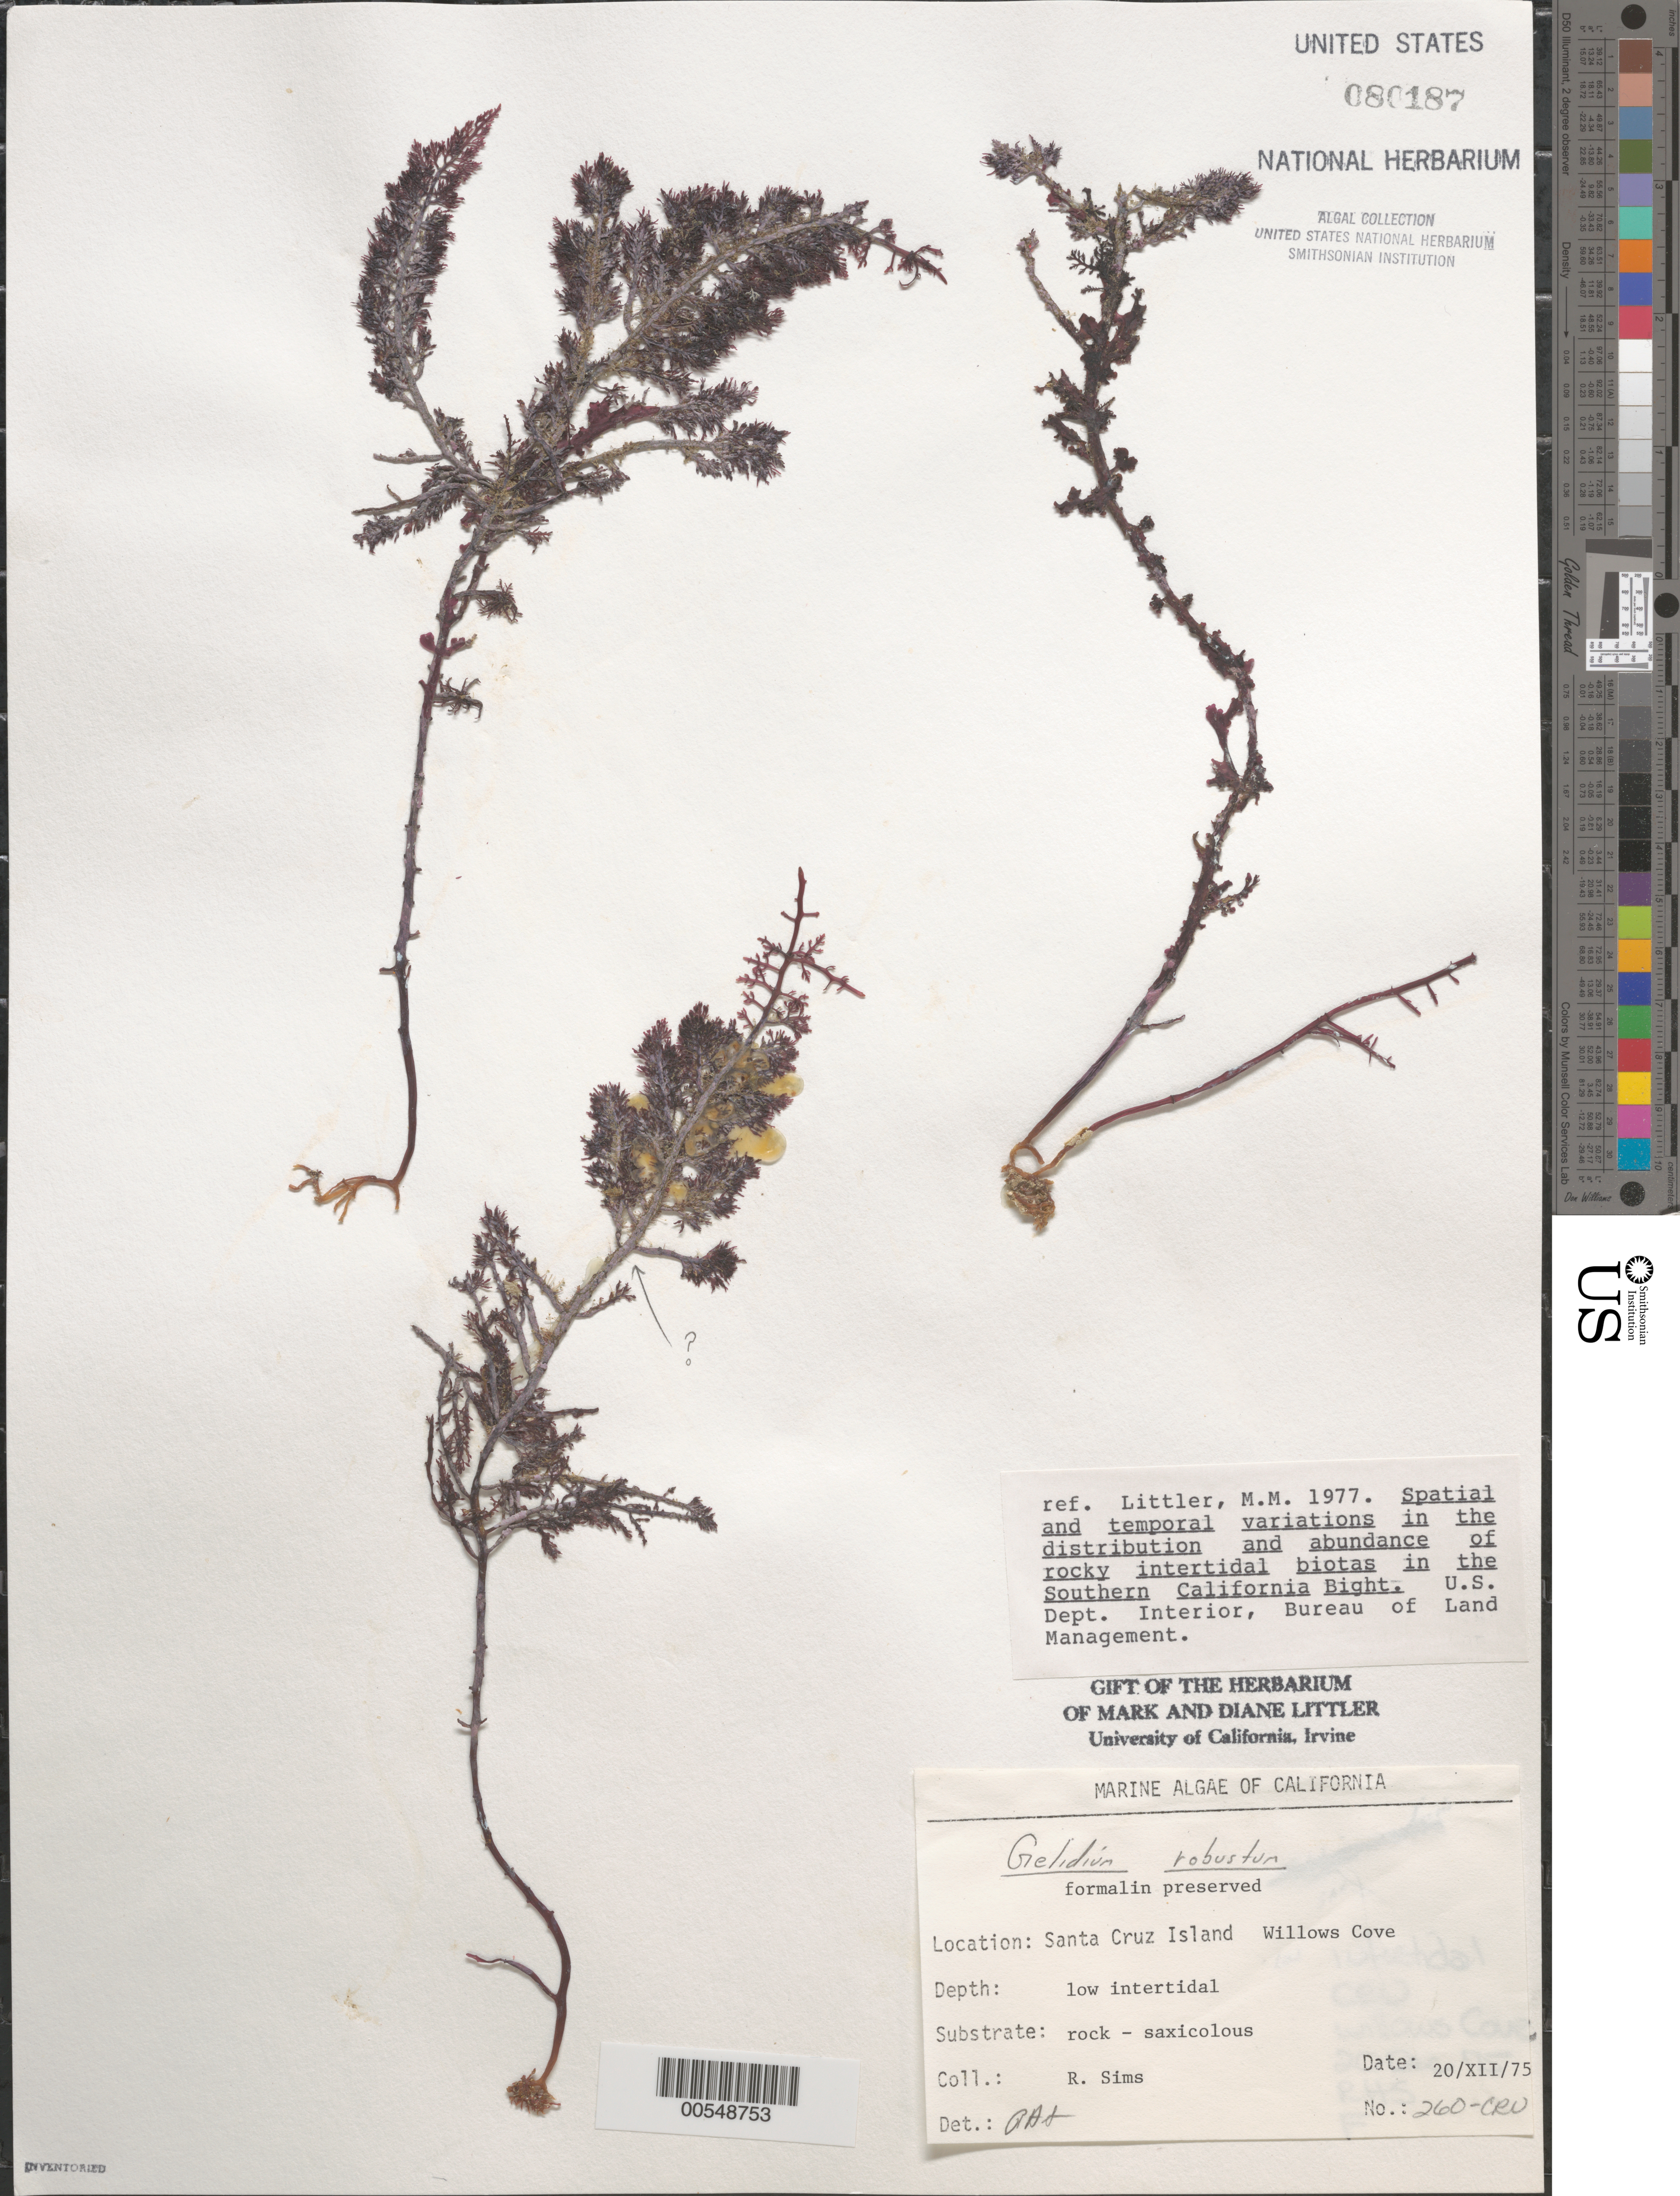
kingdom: Plantae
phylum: Rhodophyta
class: Florideophyceae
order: Gelidiales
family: Gelidiaceae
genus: Gelidium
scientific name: Gelidium robustum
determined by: Sims, Robert H.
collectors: R. H. Sims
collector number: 260-cru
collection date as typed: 20 Dec 1975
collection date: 1975-12-20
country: United States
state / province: California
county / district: Santa Barbara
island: Santa Cruz Island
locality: Willows Anchorage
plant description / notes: BLM-SOCALBIGHT Rocky Intertidal Survey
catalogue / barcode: US 80187